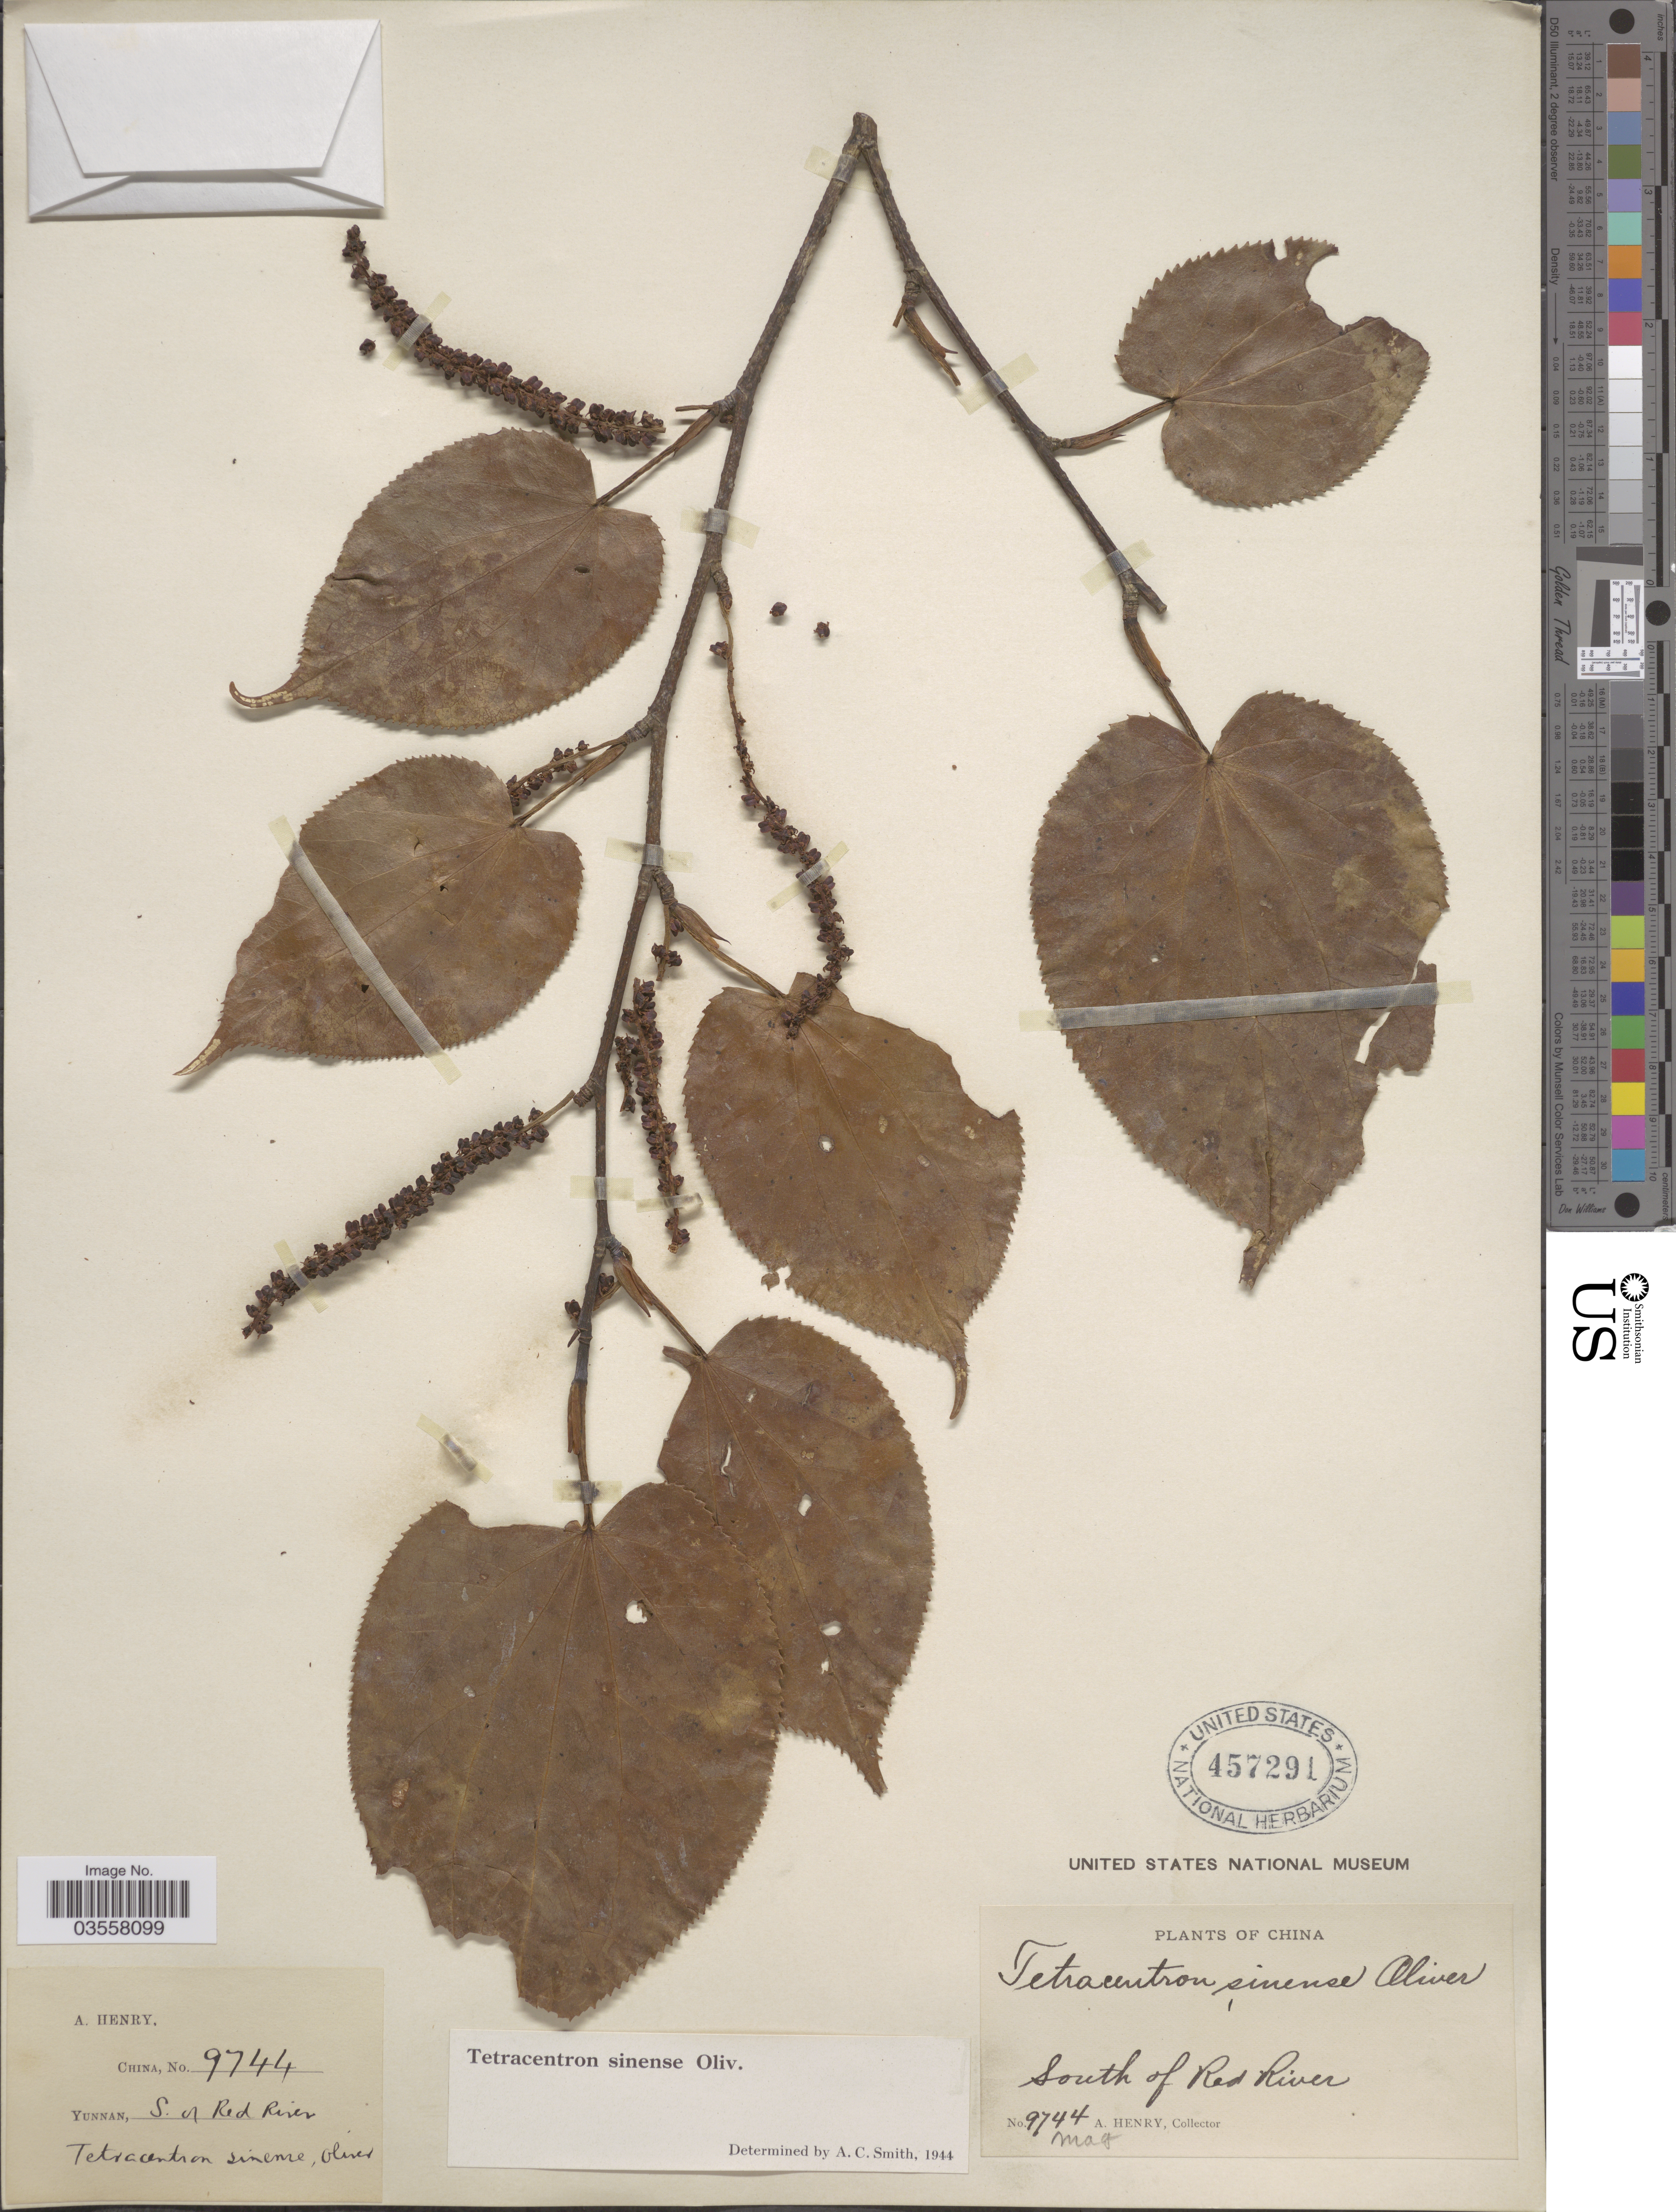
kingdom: Plantae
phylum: Tracheophyta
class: Magnoliopsida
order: Trochodendrales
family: Trochodendraceae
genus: Tetracentron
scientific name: Tetracentron sinense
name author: Oliv.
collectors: A. Henry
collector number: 9744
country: China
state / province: Yunnan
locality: South of Red River.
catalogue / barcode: US 457291